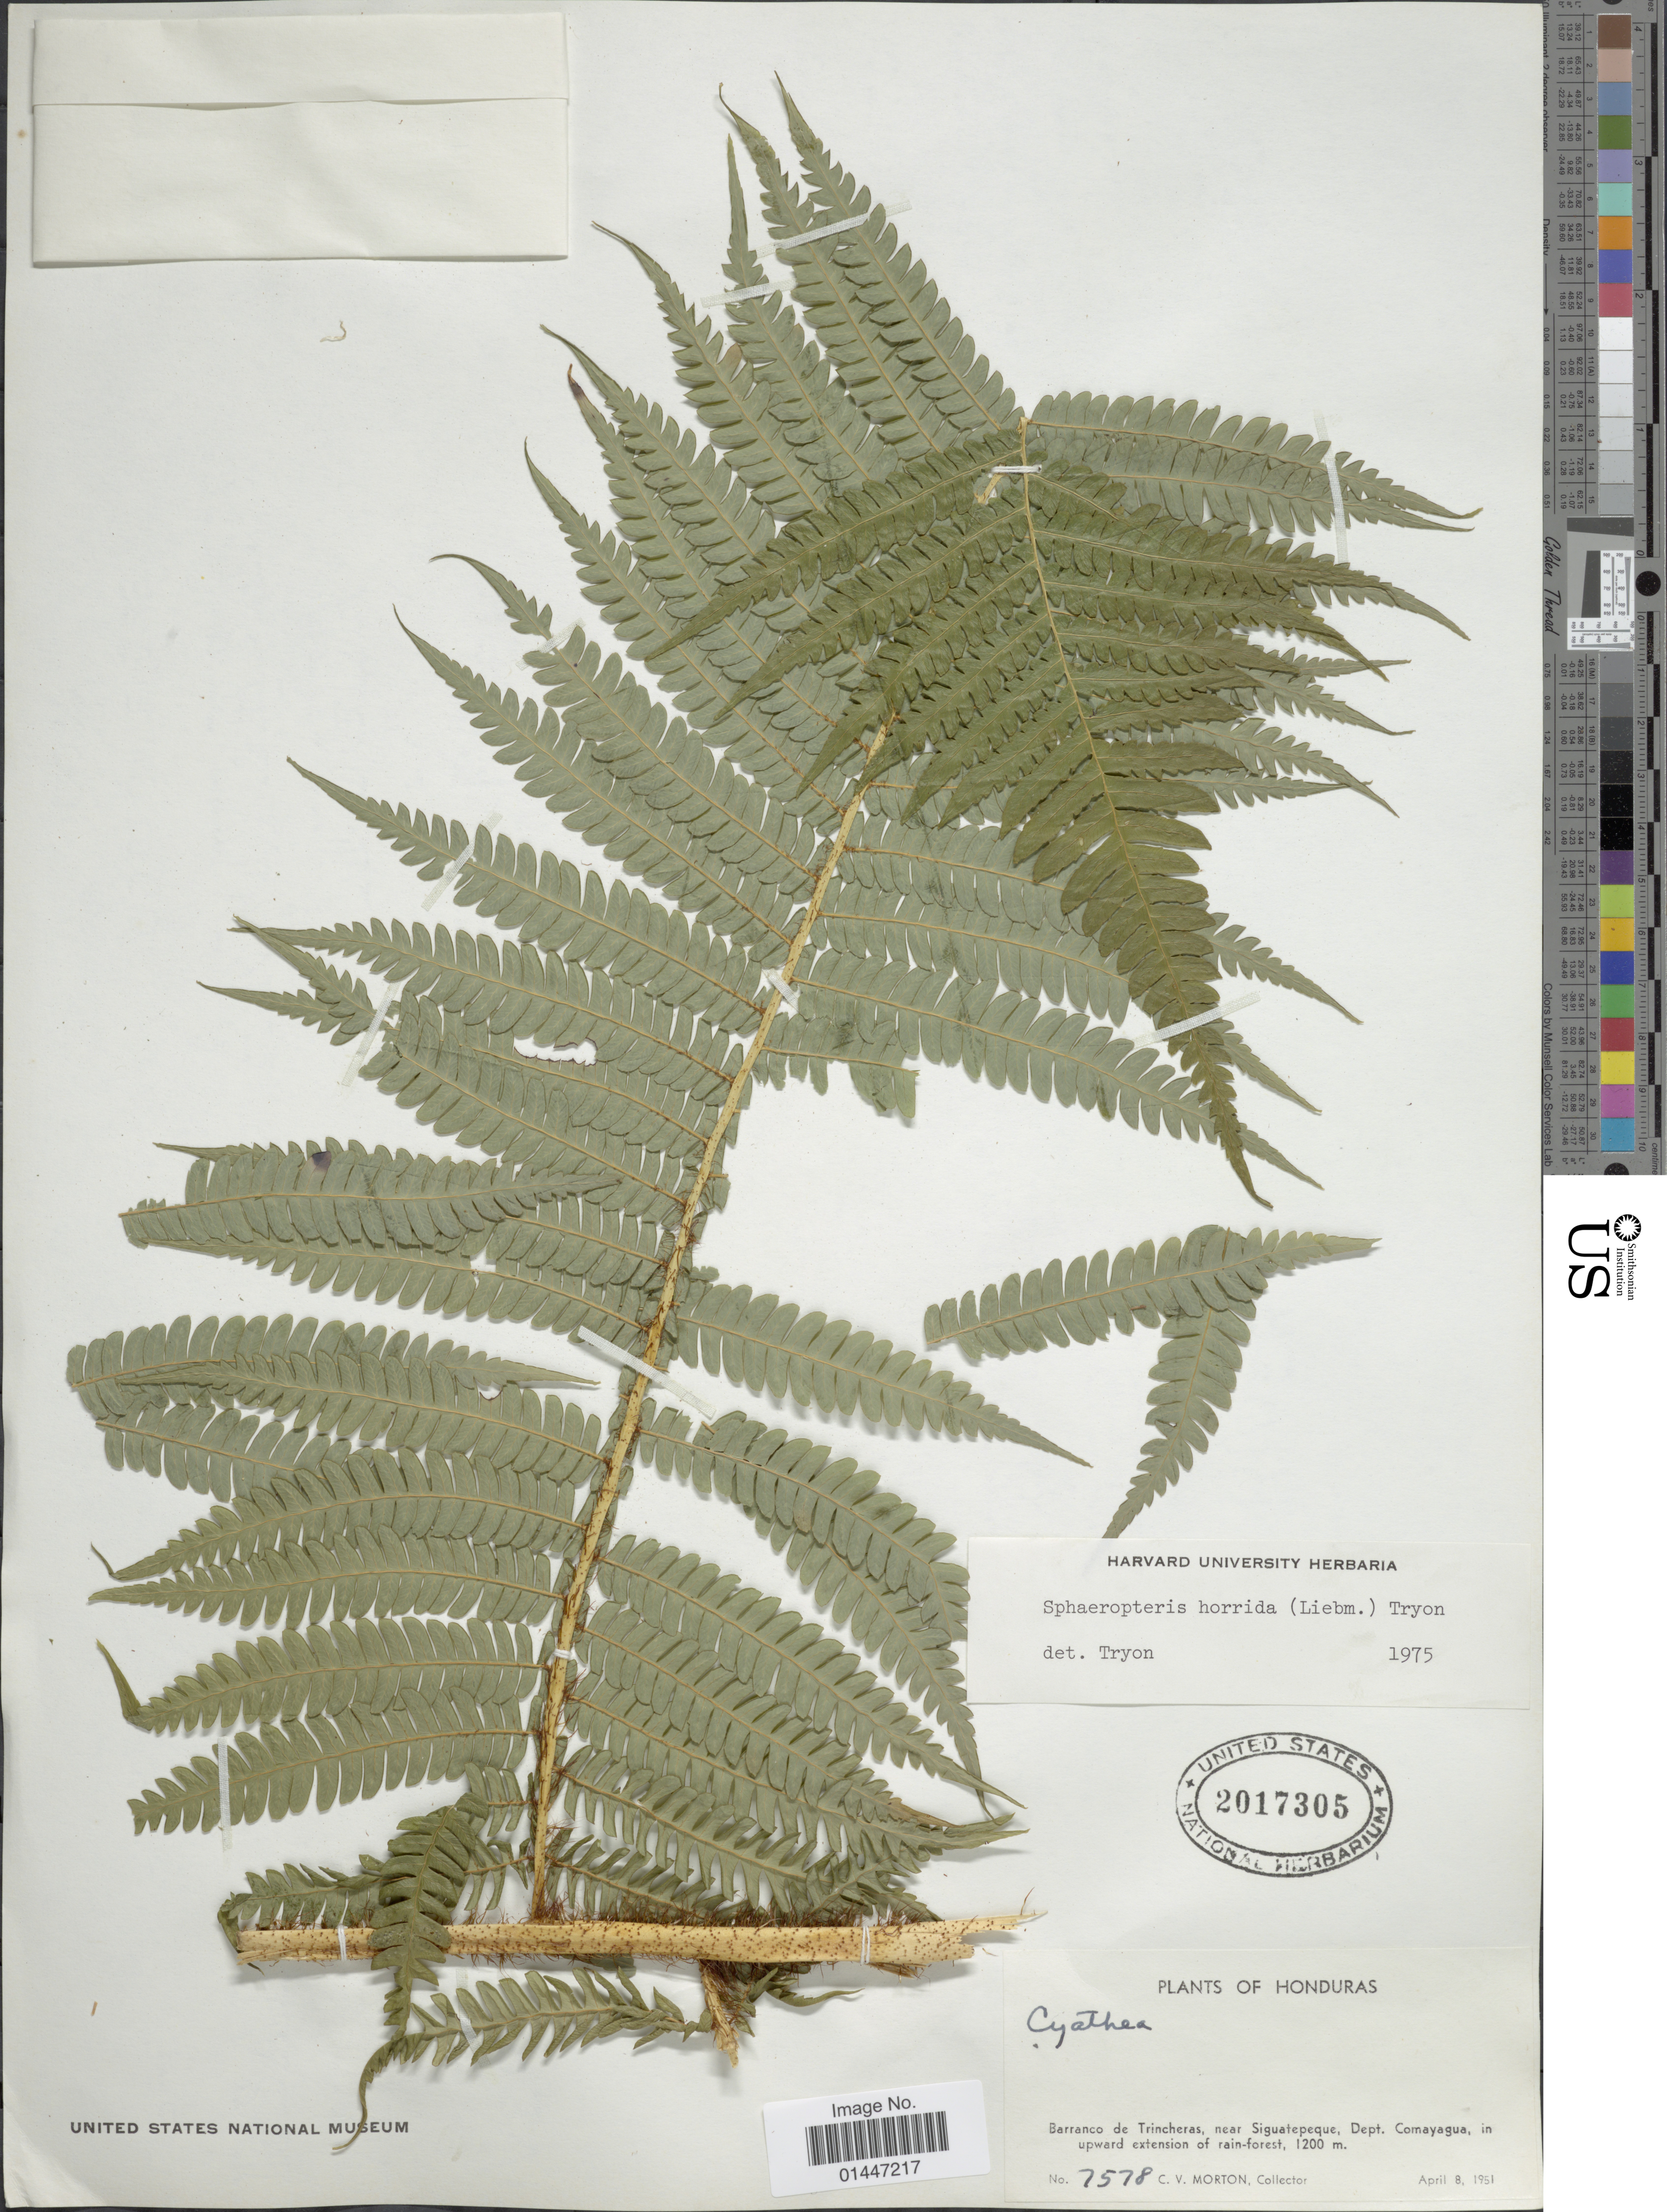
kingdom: Plantae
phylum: Tracheophyta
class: Polypodiopsida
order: Cyatheales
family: Cyatheaceae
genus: Sphaeropteris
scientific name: Sphaeropteris horrida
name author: (Liebm.) R.M. Tryon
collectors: C. V. Morton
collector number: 7578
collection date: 1951-04-08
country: Honduras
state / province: Comayagua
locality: Barranco de Trincheras, near Siguatepeque, Dept. Comayaqua, in upward extension of rain-forest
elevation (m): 1200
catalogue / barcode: US 2017305